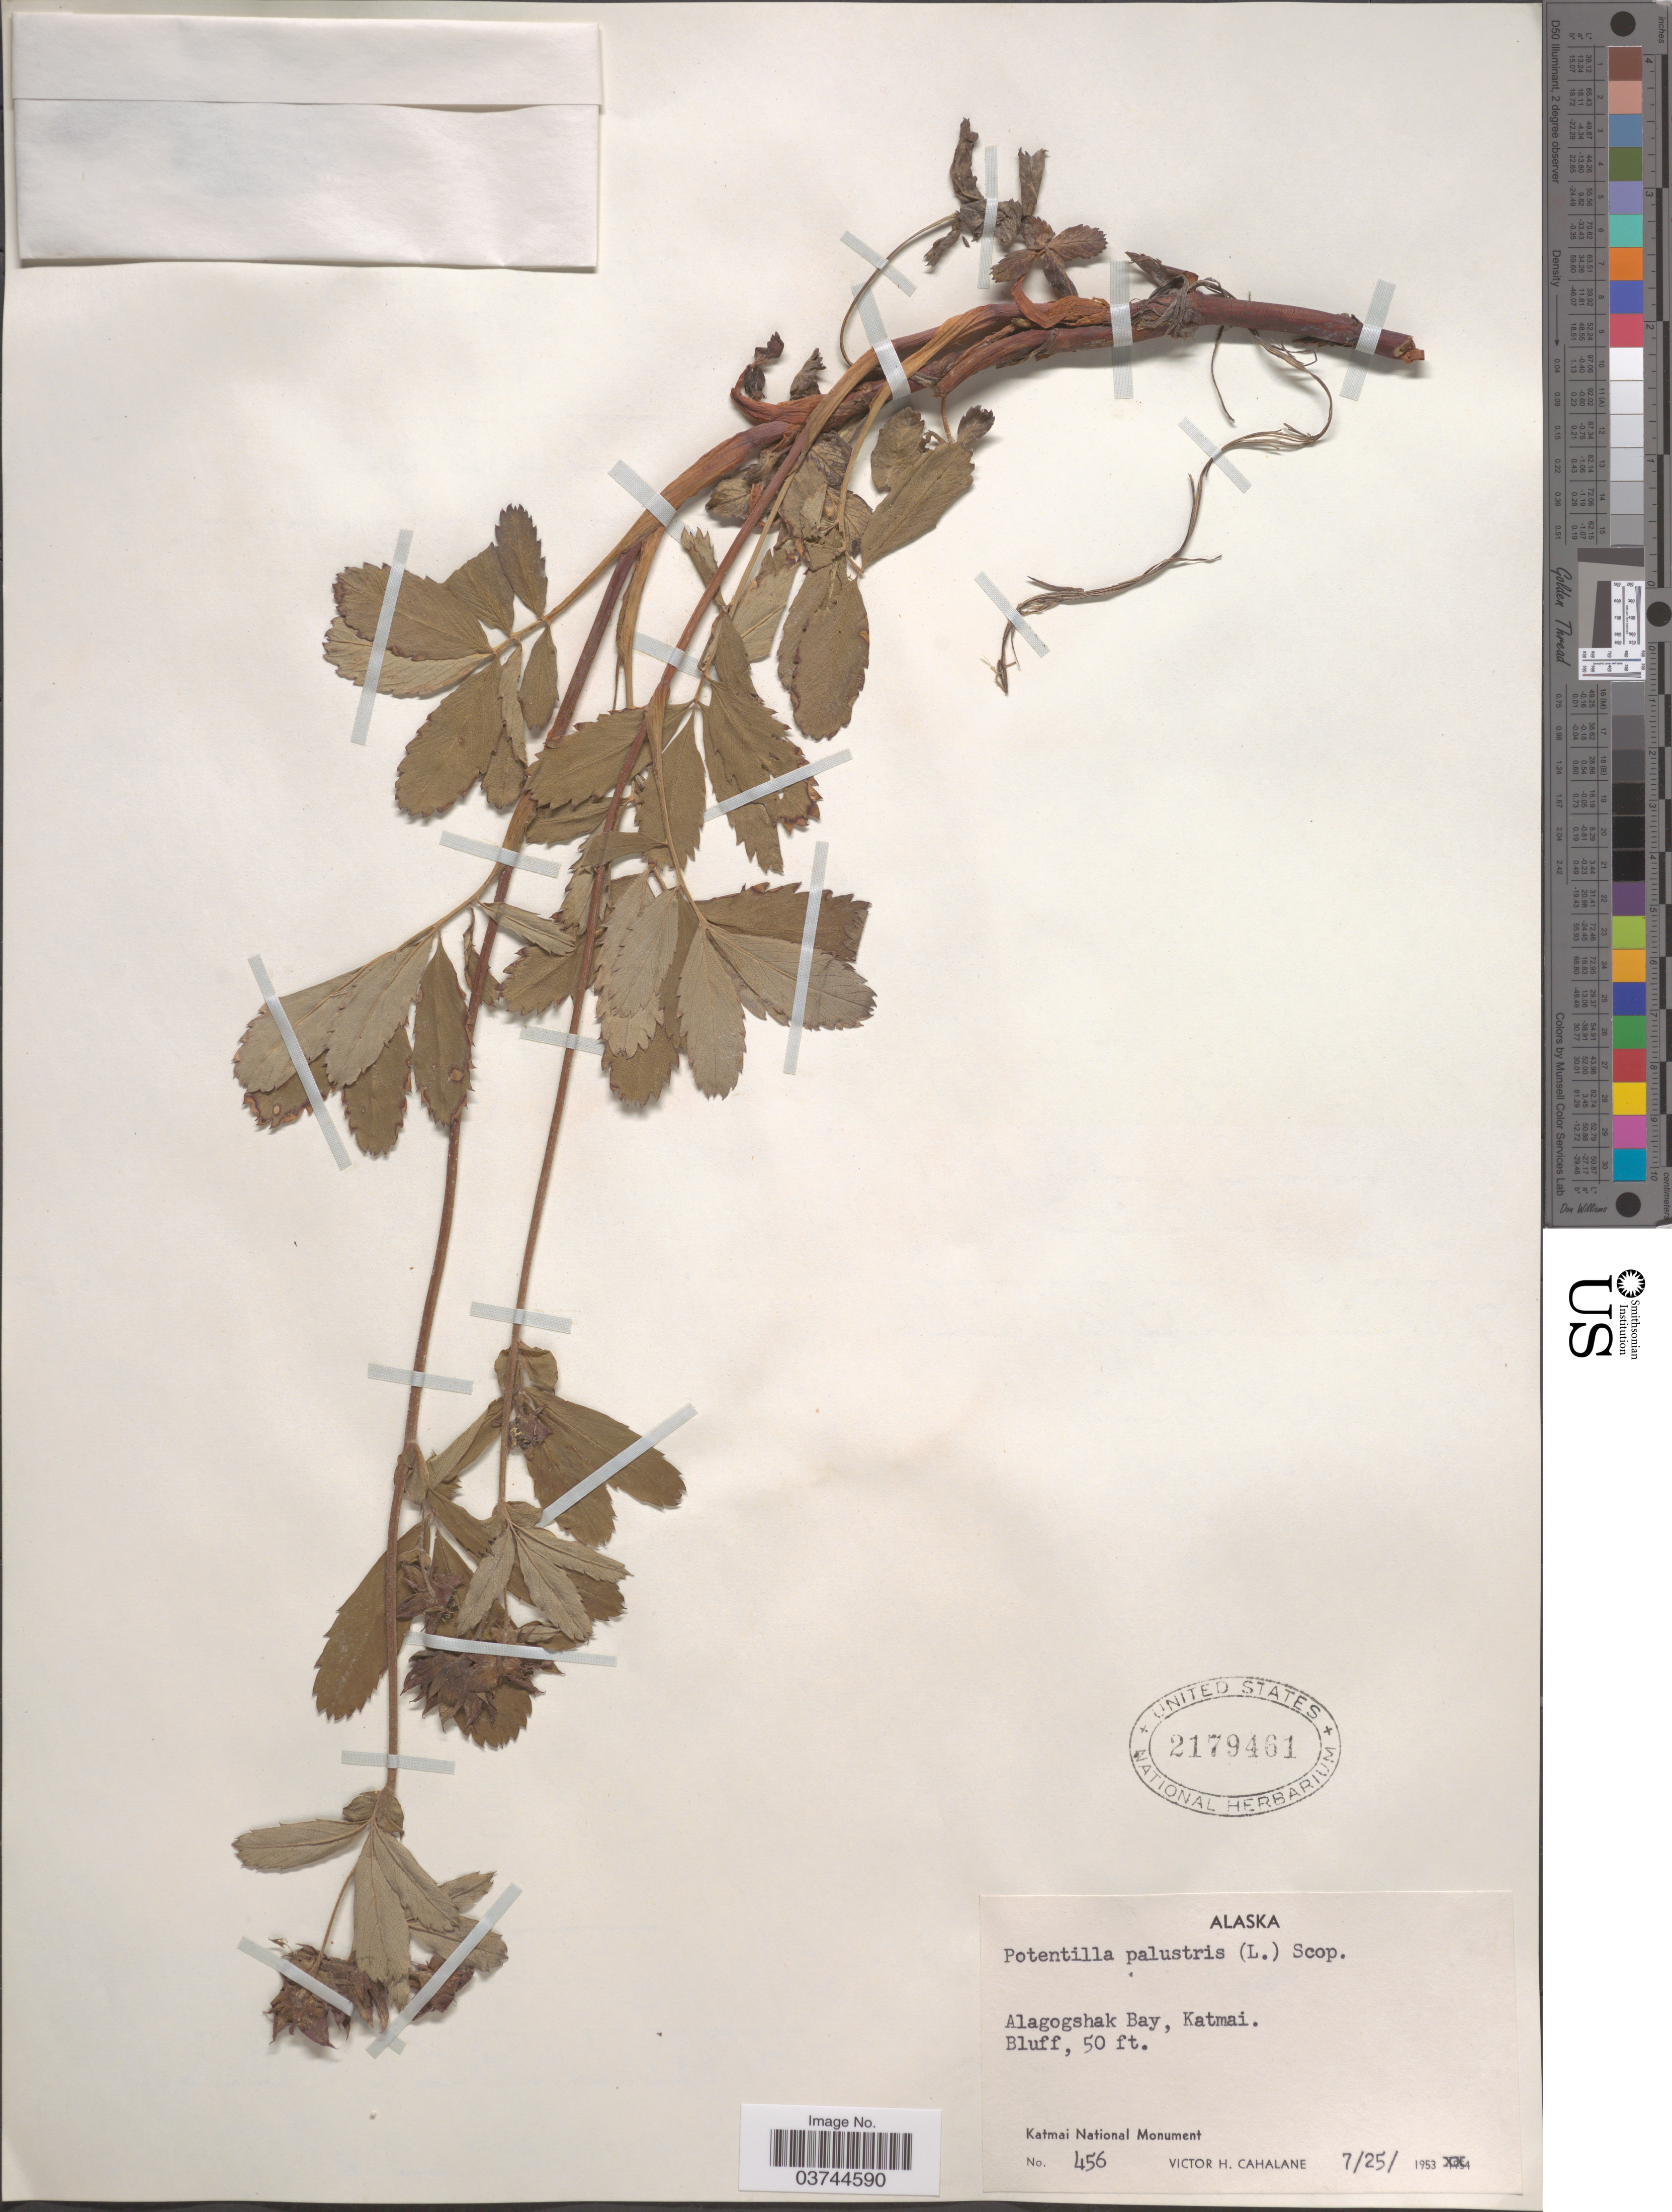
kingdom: Plantae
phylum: Tracheophyta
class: Magnoliopsida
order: Rosales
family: Rosaceae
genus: Comarum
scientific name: Comarum palustre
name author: L.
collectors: V. Cahalane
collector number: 456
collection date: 1953-07-25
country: United States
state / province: Alaska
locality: Alagogshak Bay, Katmai. Bluff Katmai National Monument.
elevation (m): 15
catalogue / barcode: US 2179461